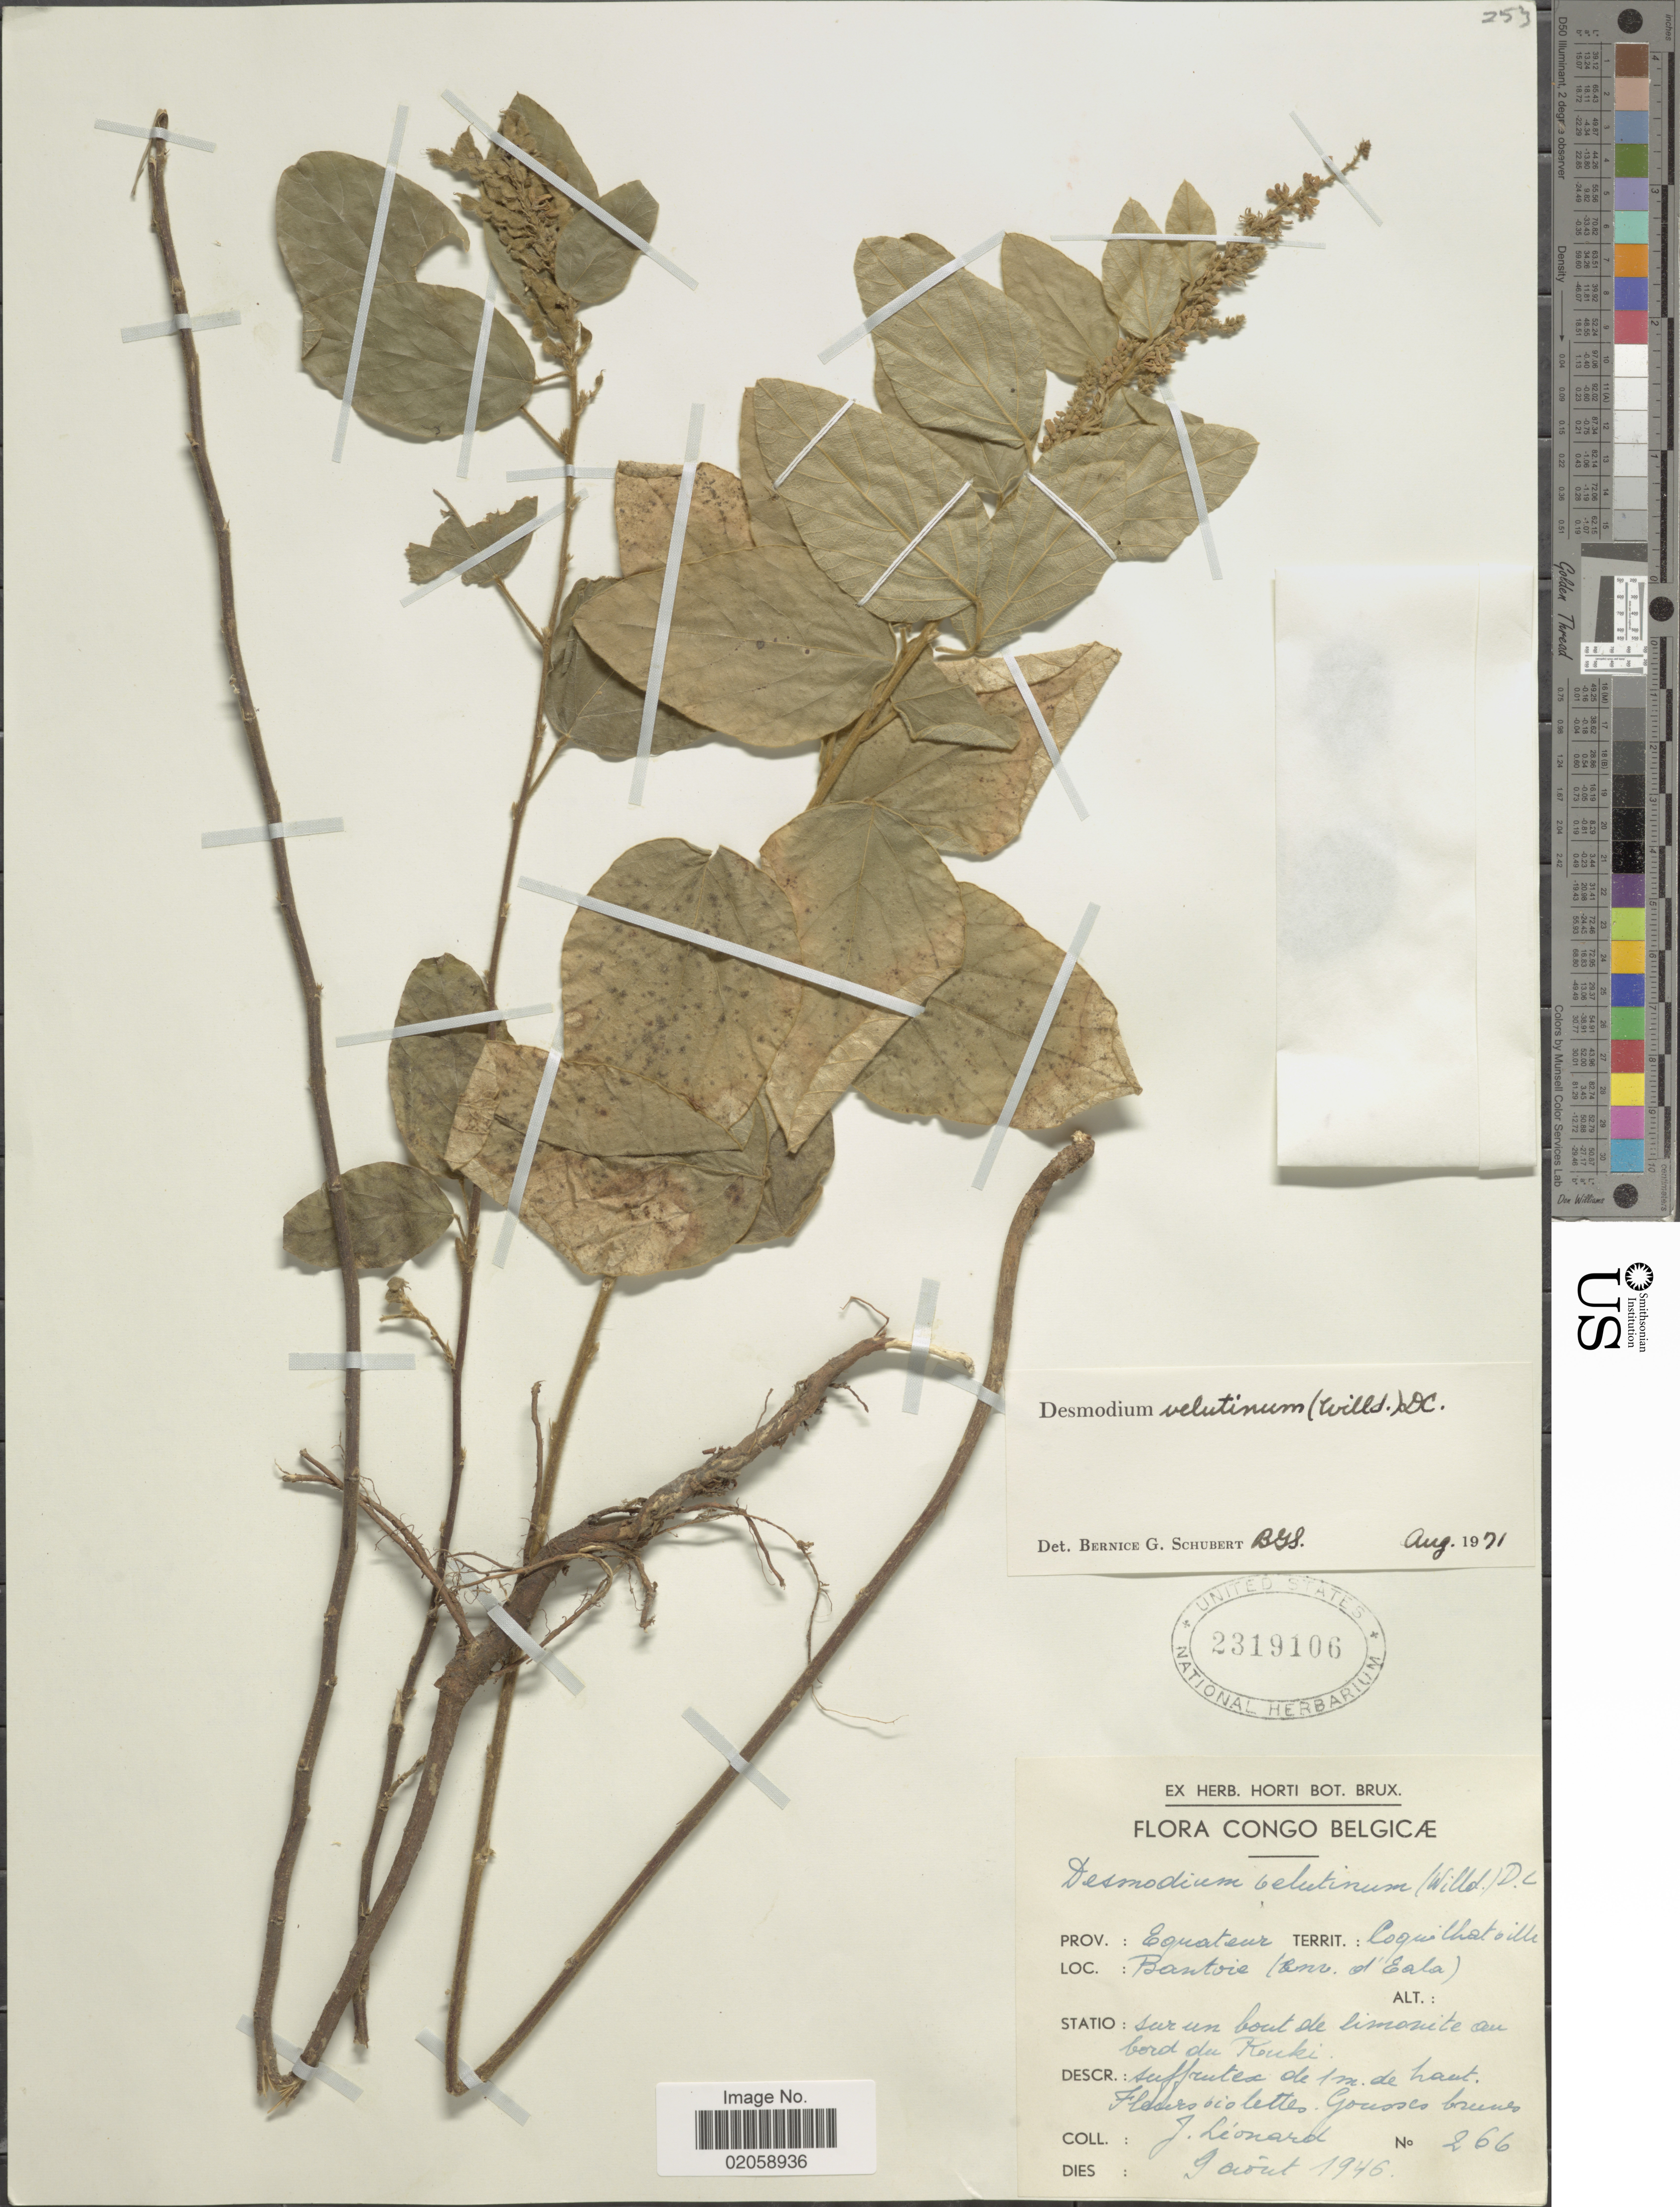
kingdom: Plantae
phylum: Tracheophyta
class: Magnoliopsida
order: Fabales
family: Fabaceae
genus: Polhillides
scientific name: Polhillides velutina subsp. velutina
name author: (Willd.) H. Ohashi & K. Ohashi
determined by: Strong, Mark T., (BOT), Smithsonian Institution - National Museum of Natural History (UNITED STATES)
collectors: J. Leonard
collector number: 266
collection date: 1946-08-09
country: Congo, Democratic Republic of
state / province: Equateur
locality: Congo Belgicæ. Prov.: Equateur. Territ.: Coquilhatville. Bantois (env. d'Eala)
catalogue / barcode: US 2319106